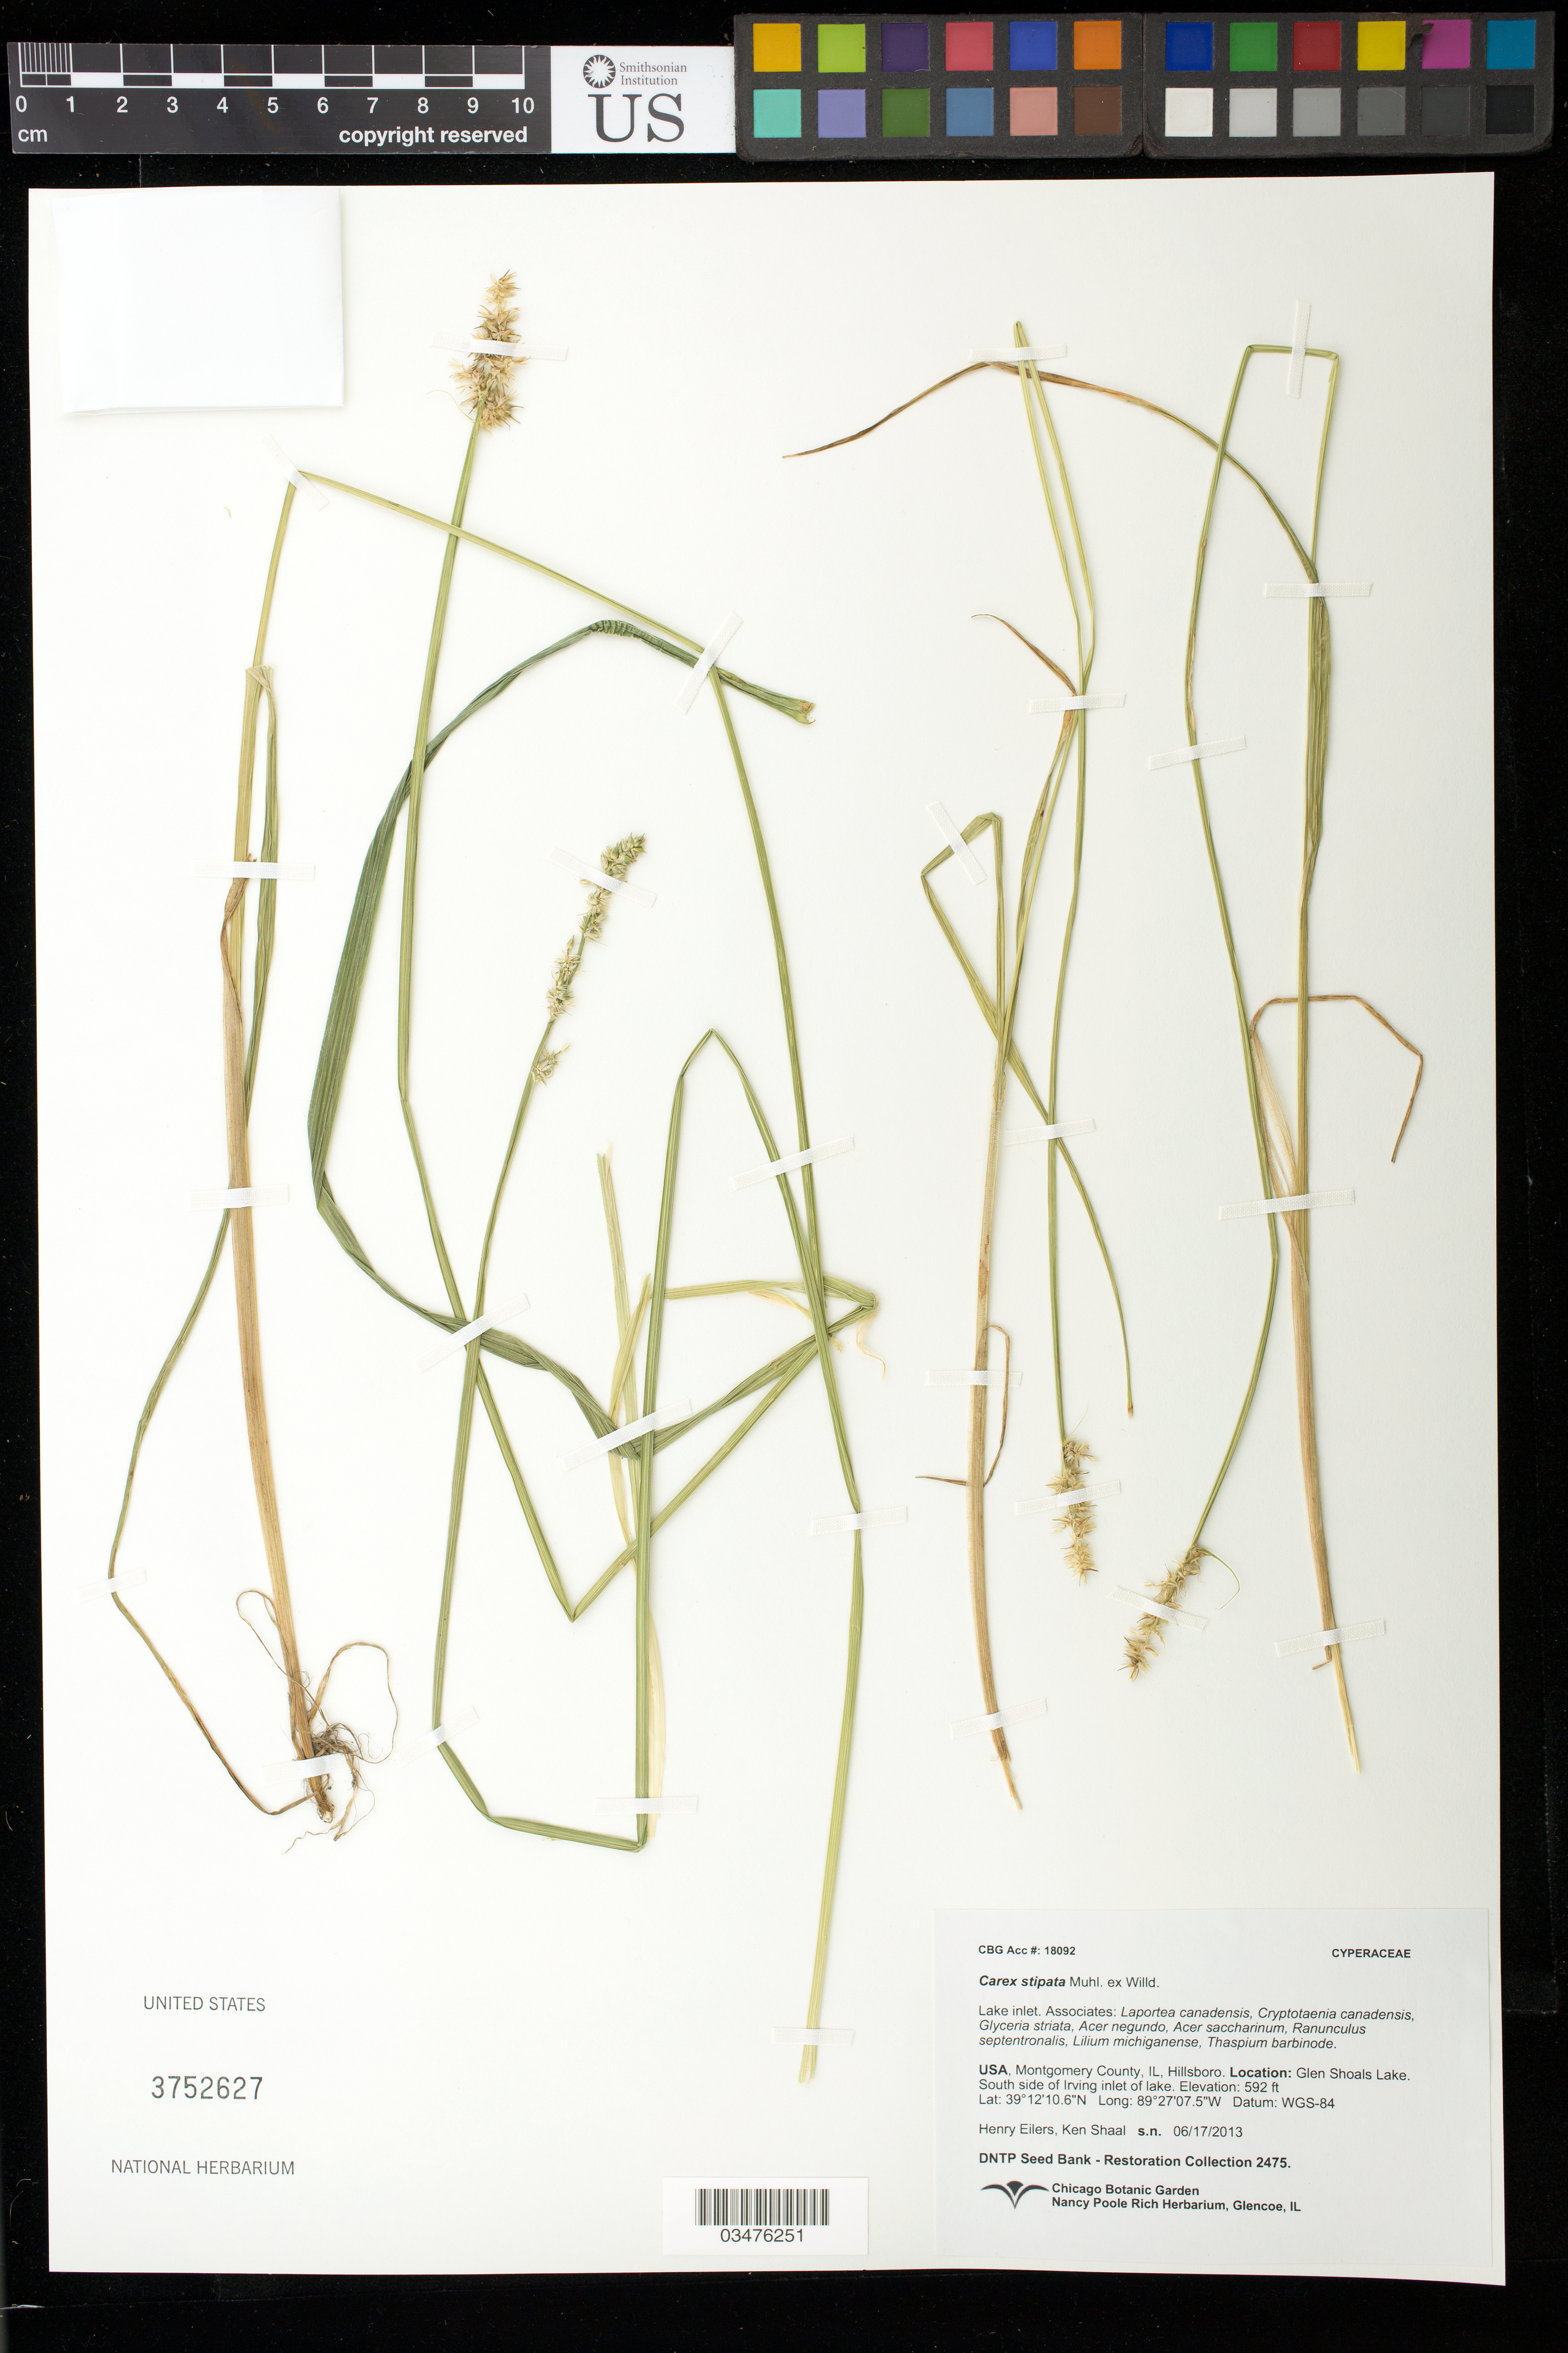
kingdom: Plantae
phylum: Tracheophyta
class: Liliopsida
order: Poales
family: Cyperaceae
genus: Carex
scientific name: Carex stipata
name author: Muhl. ex Willd.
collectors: H. Eilers & K. Schaal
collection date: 2013-06-17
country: United States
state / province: Illinois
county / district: Montgomery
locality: Hillsboro, Glen Shoals Lake, south side of Irving inlet of lake.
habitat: Lake inlet. With Acer negundo, Glyceria striata, Lilium michiganense, ect.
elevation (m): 180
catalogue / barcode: US 3752627